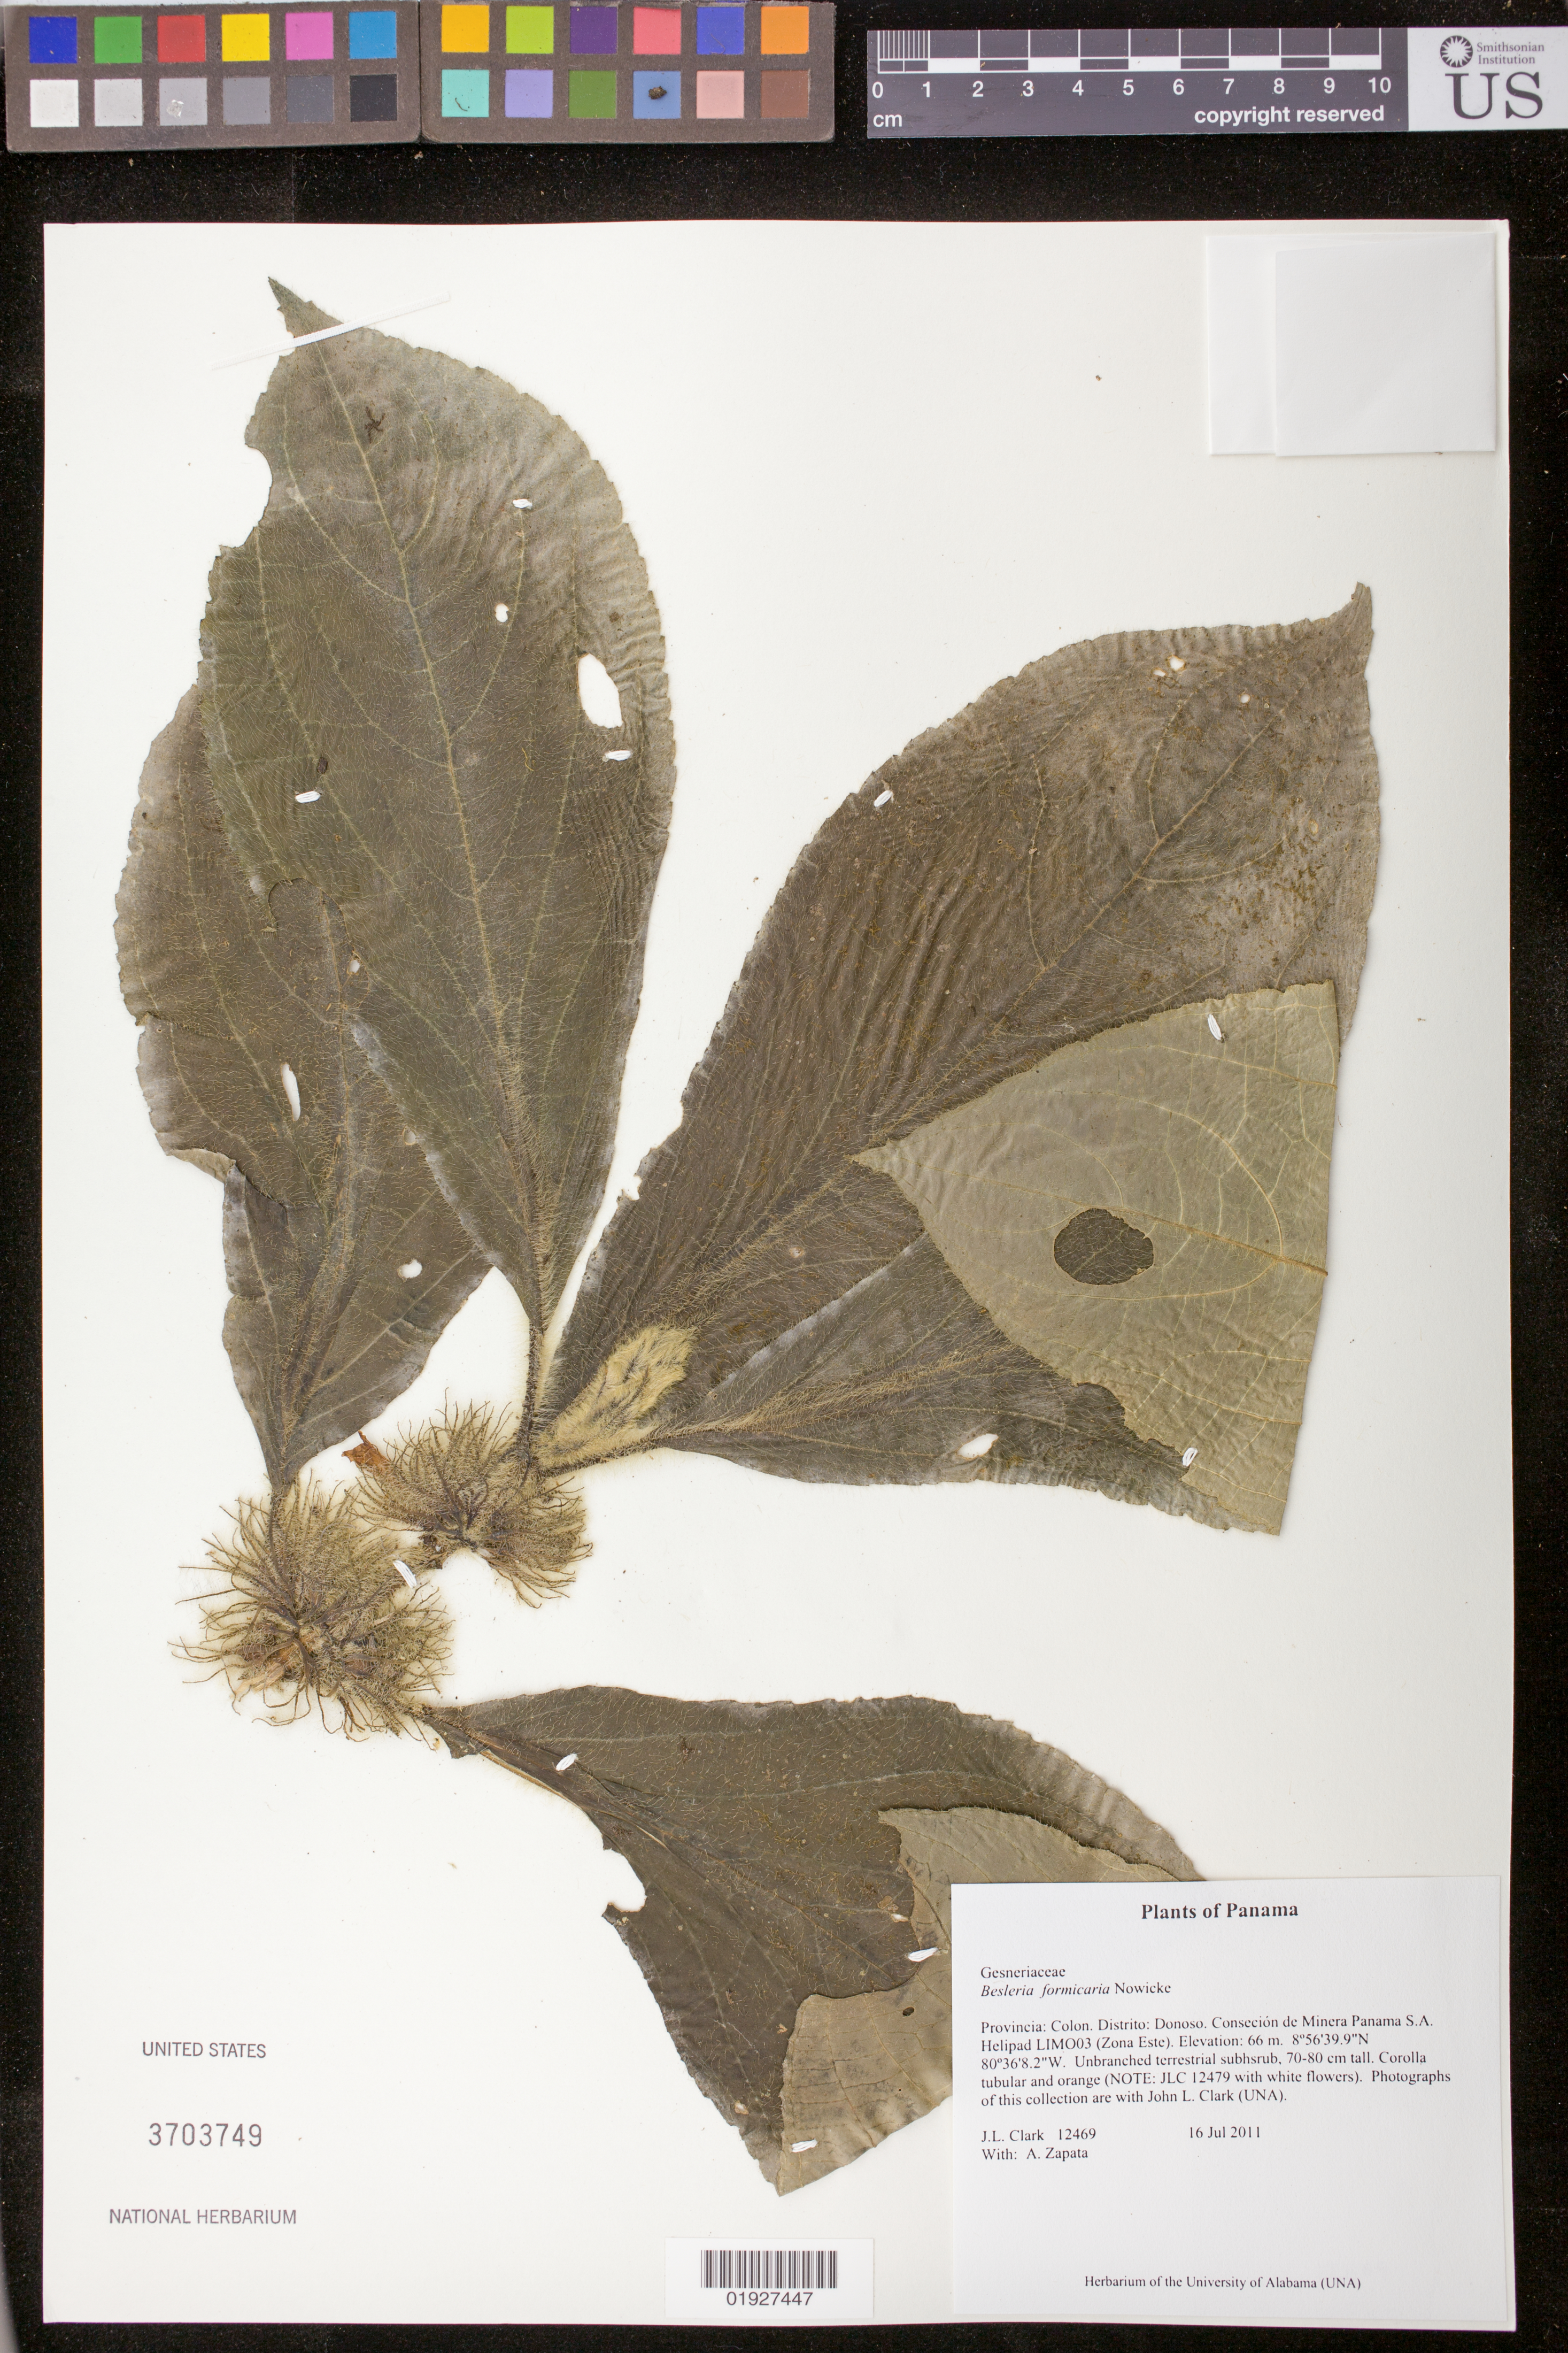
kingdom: Plantae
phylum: Tracheophyta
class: Magnoliopsida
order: Lamiales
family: Gesneriaceae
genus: Besleria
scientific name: Besleria formicaria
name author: Nowicke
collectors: J. L. Clark & A. Zapata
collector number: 12469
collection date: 2011-07-16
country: Panama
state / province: Colón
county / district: Donoso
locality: Conseción de Minera Panama S.A. Helipad LIMO03 (Zona Este).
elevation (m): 66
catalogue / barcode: US 3703749